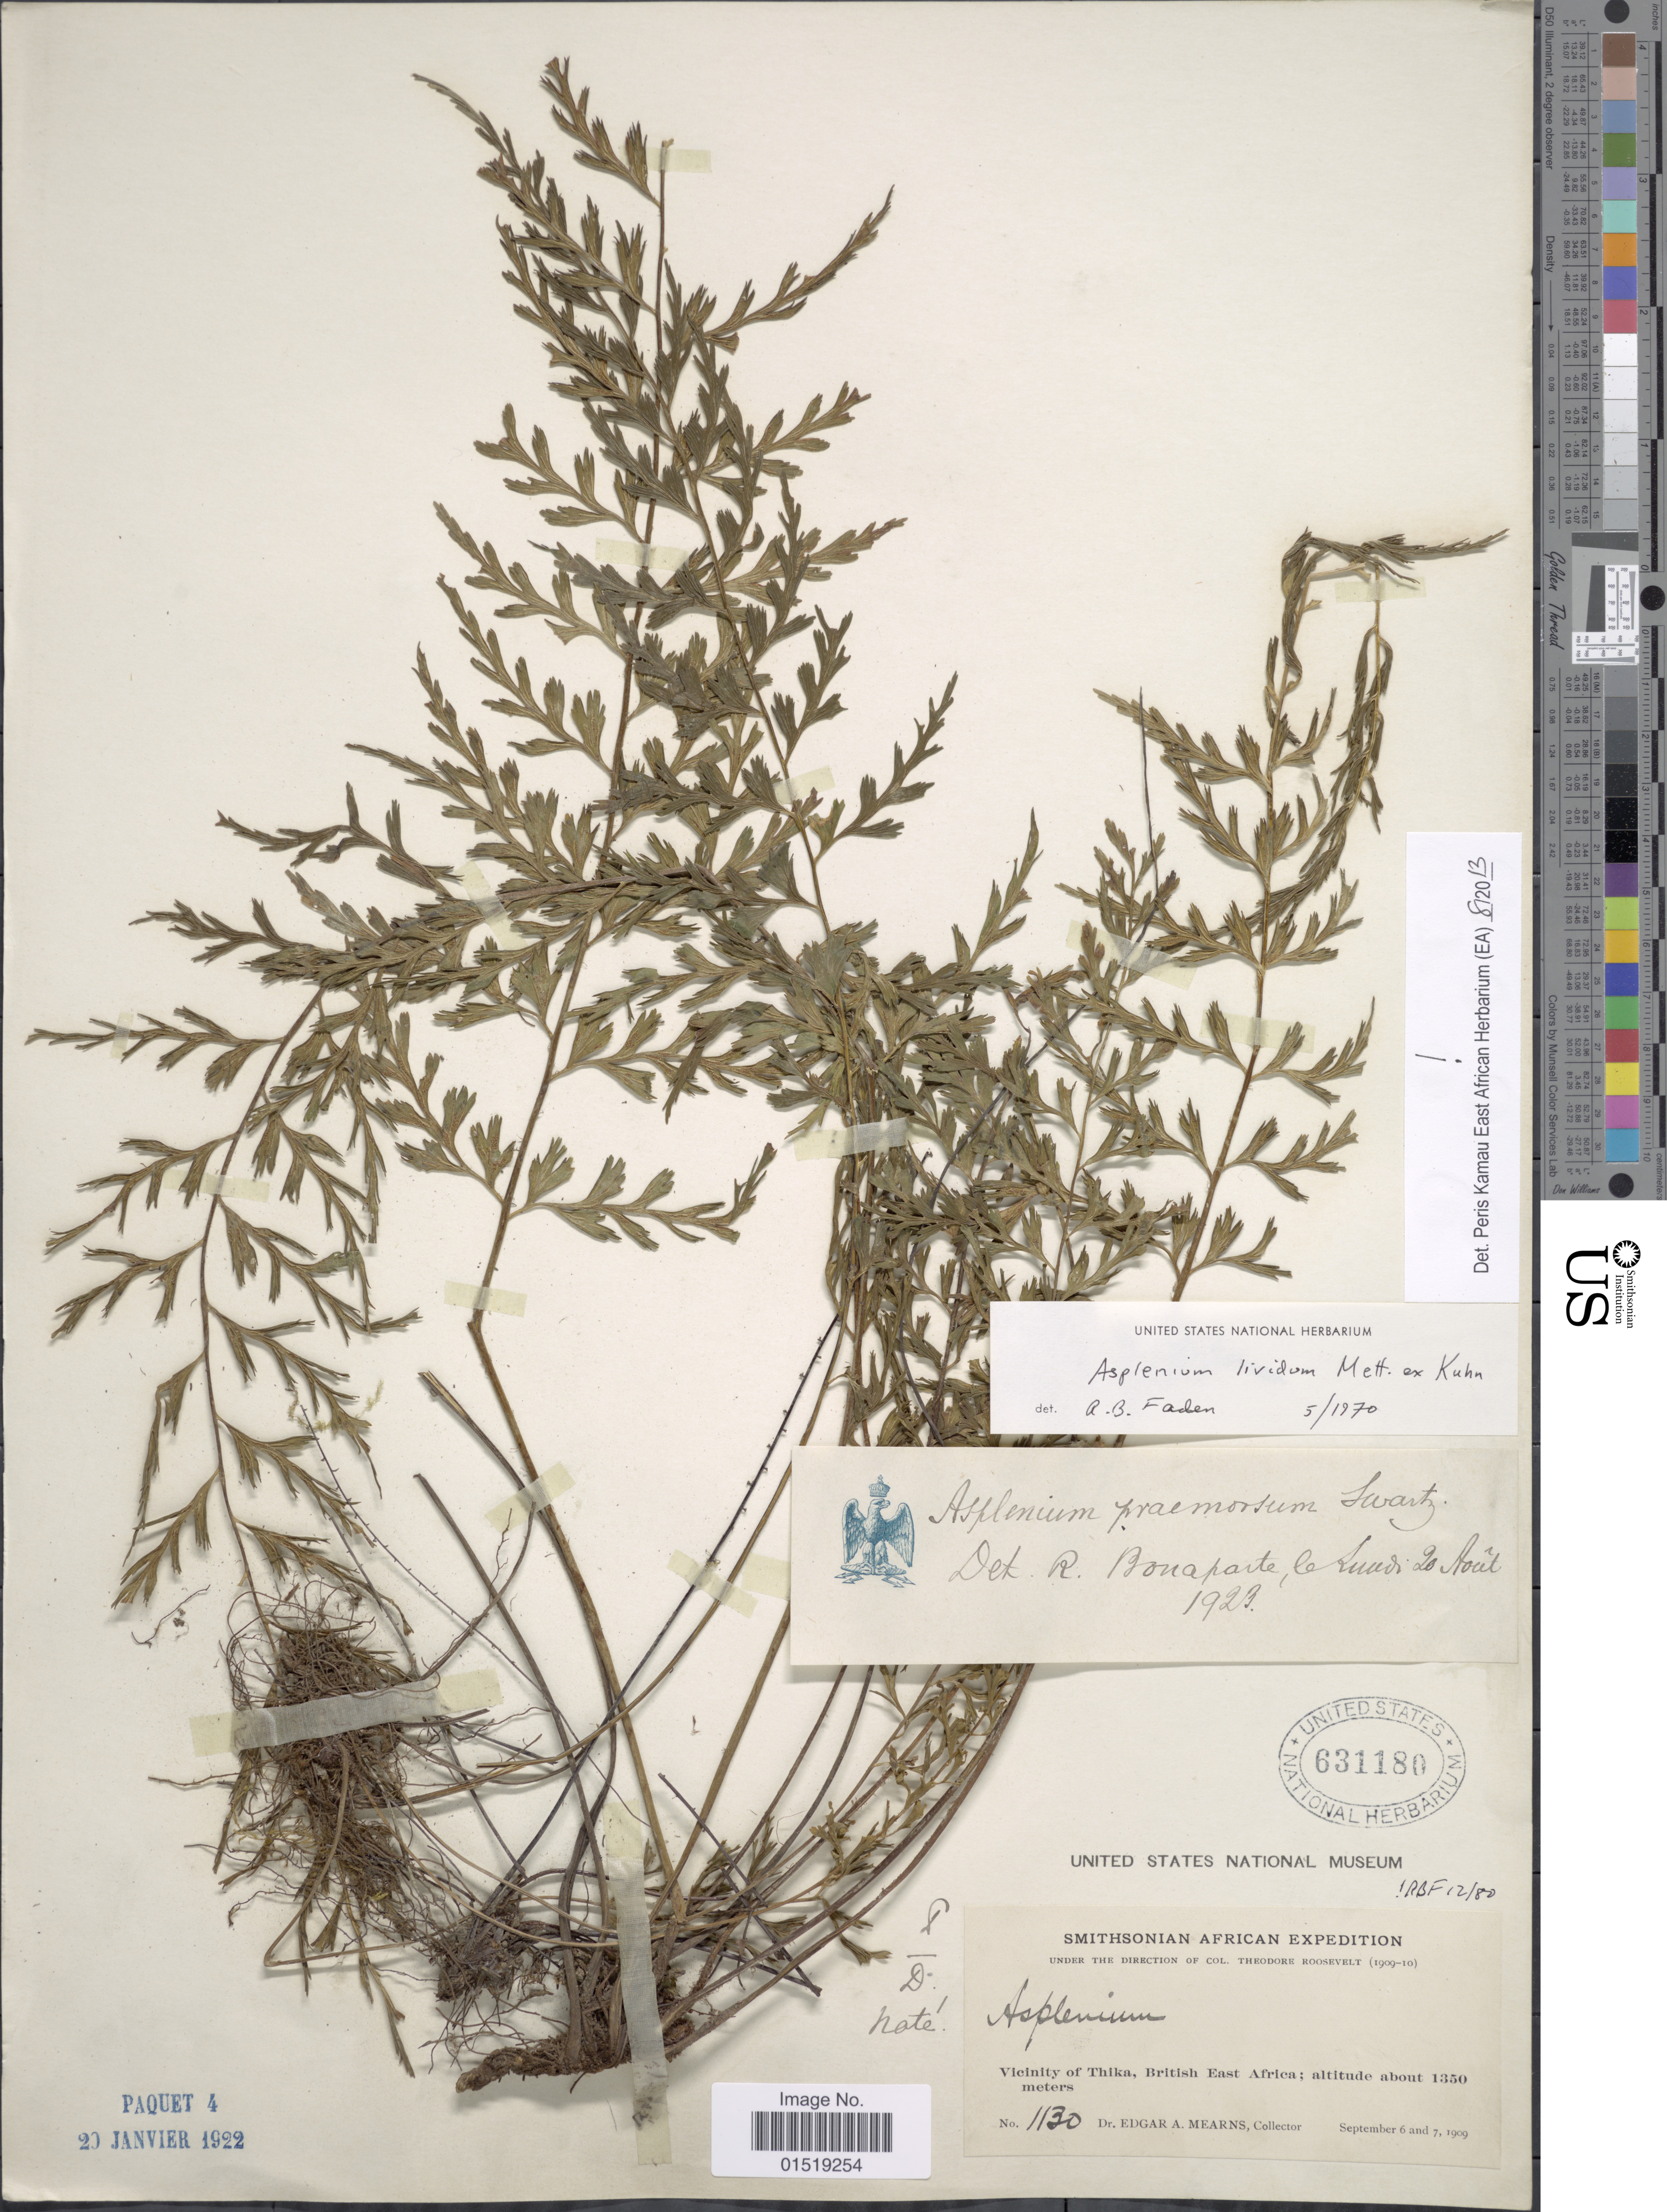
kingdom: Plantae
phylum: Tracheophyta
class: Polypodiopsida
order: Polypodiales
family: Aspleniaceae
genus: Asplenium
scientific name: Asplenium lividum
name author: Mett.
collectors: E. A. Mearns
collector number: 1130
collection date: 1909-09-06/1909-09-07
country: Kenya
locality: Vicinity of Thika; British East Africa.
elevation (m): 1350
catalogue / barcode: US 631180